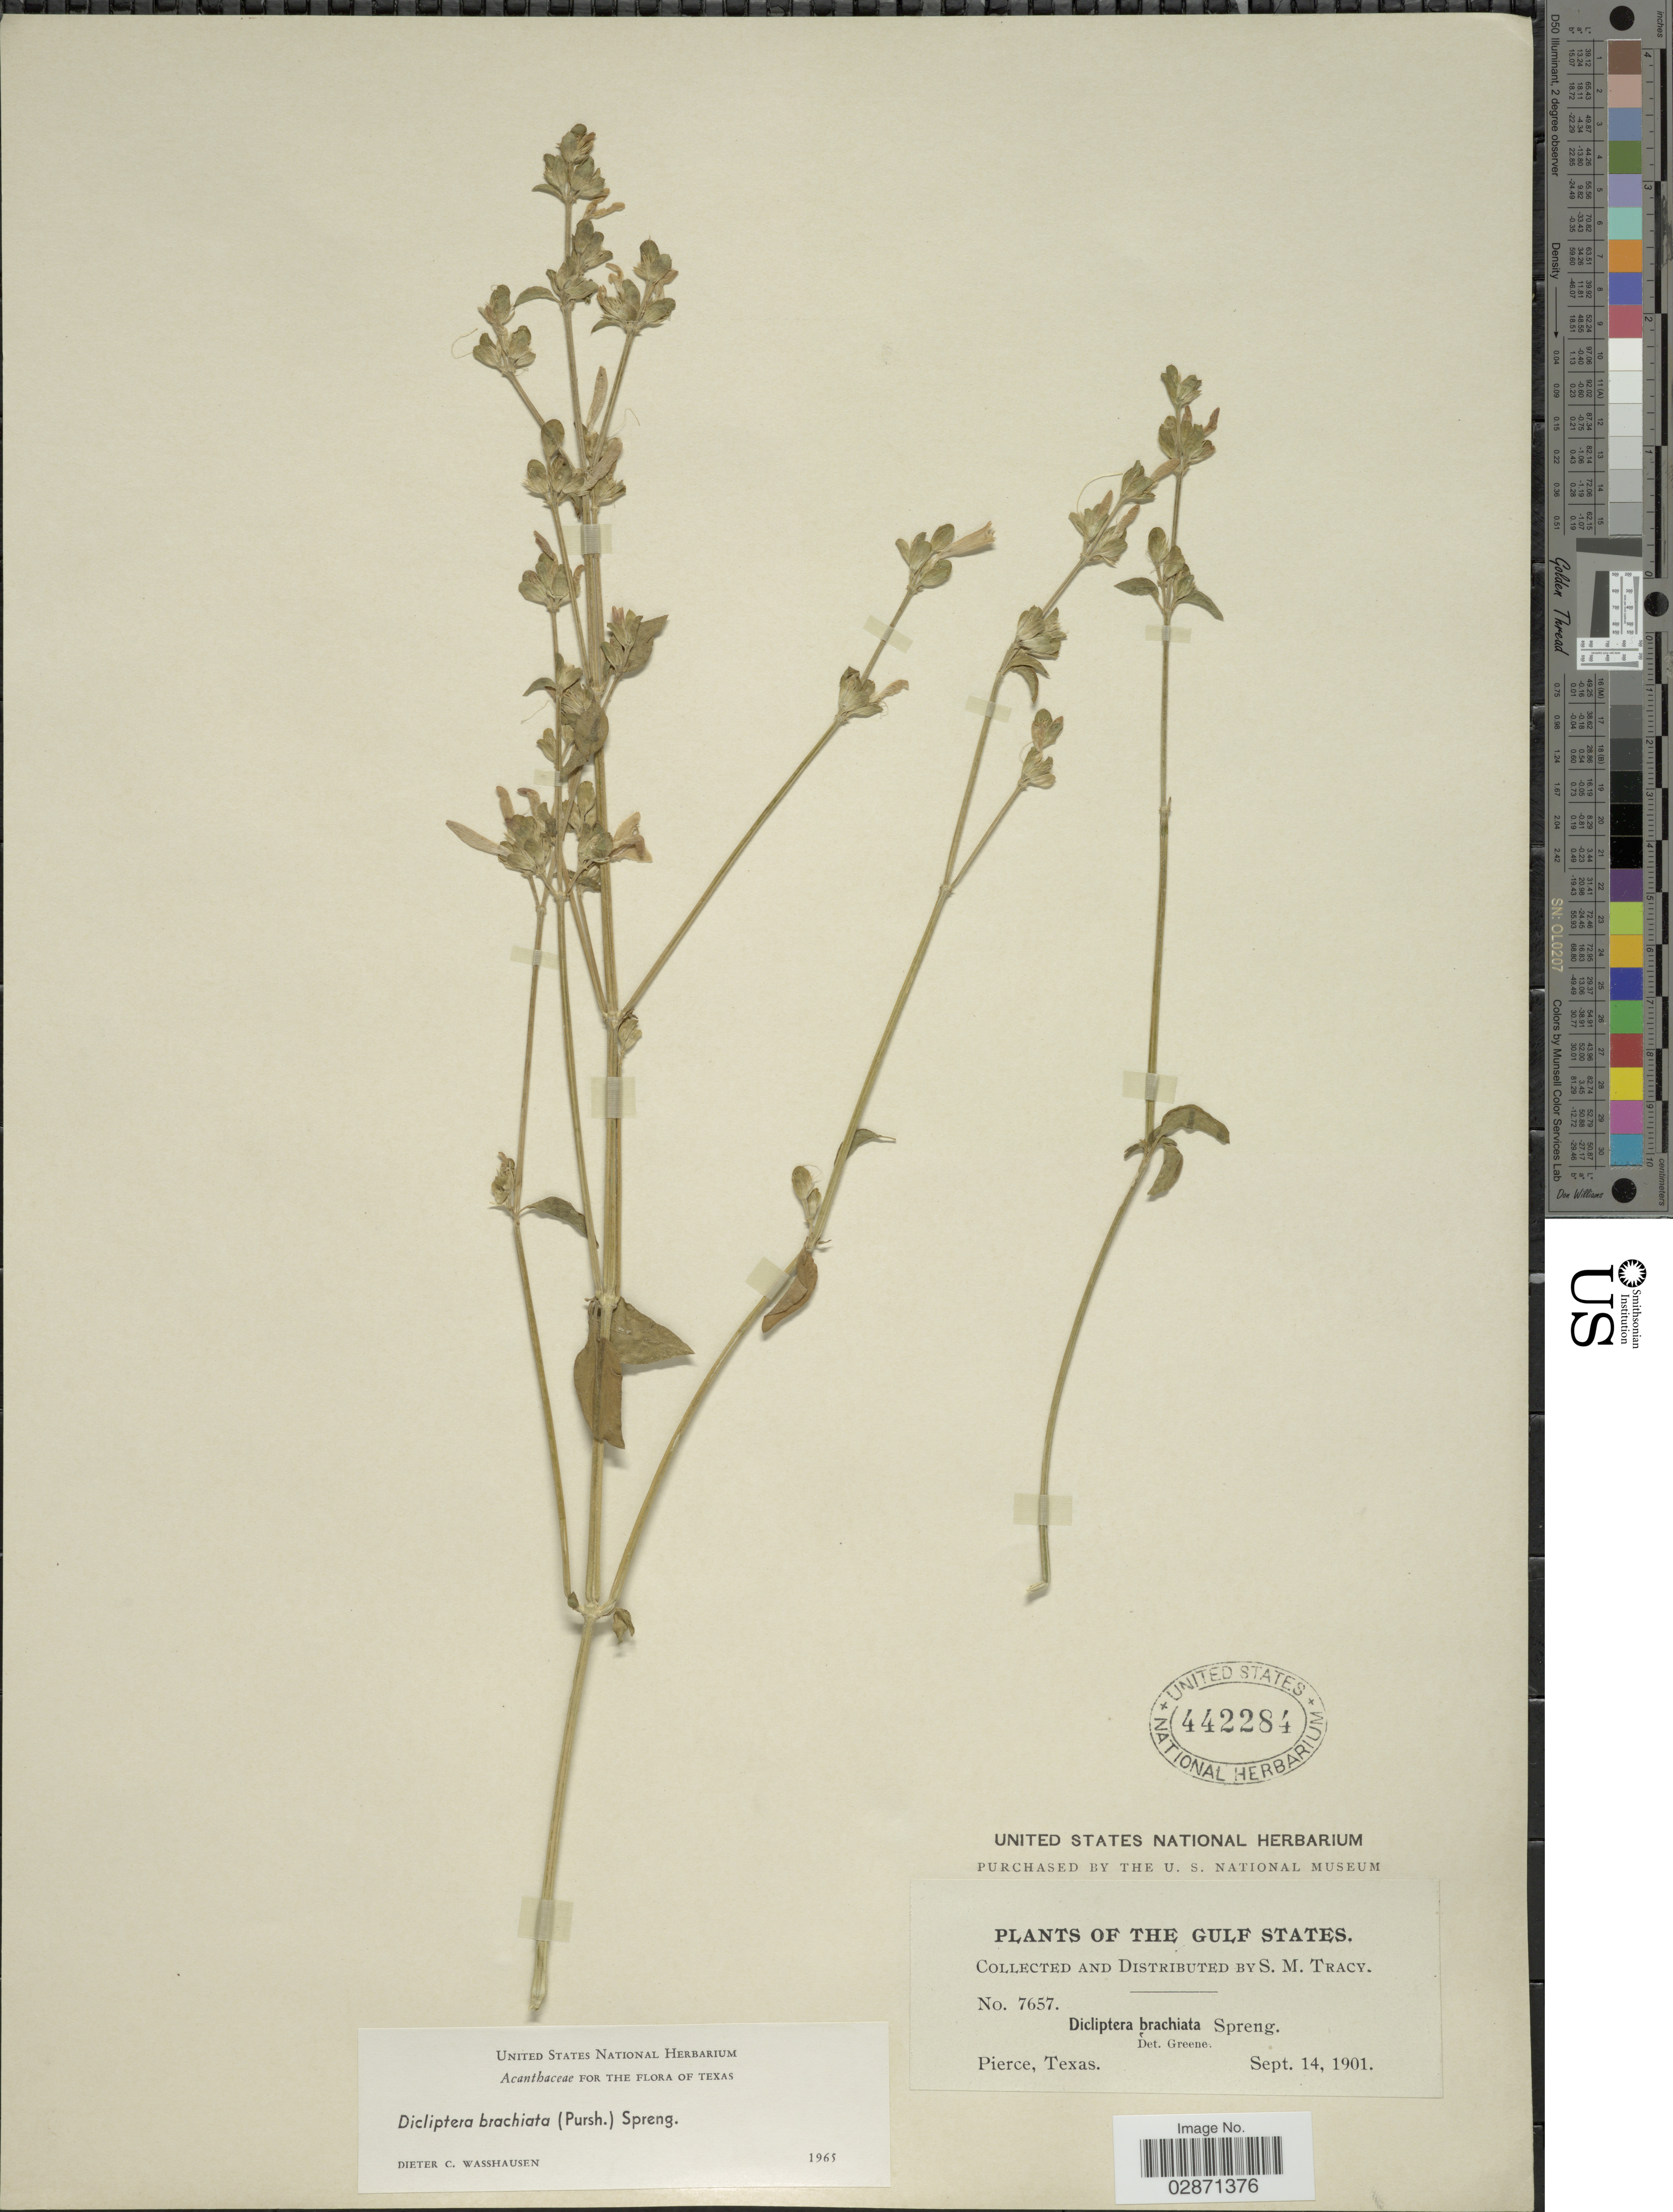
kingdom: Plantae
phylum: Tracheophyta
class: Magnoliopsida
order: Lamiales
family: Acanthaceae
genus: Dicliptera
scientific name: Dicliptera brachiata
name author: (Pursh) Spreng.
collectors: S. M. Tracy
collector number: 7657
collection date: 1901-09-14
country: United States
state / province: Texas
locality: The Gulf States. Pierce.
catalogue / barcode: US 442284